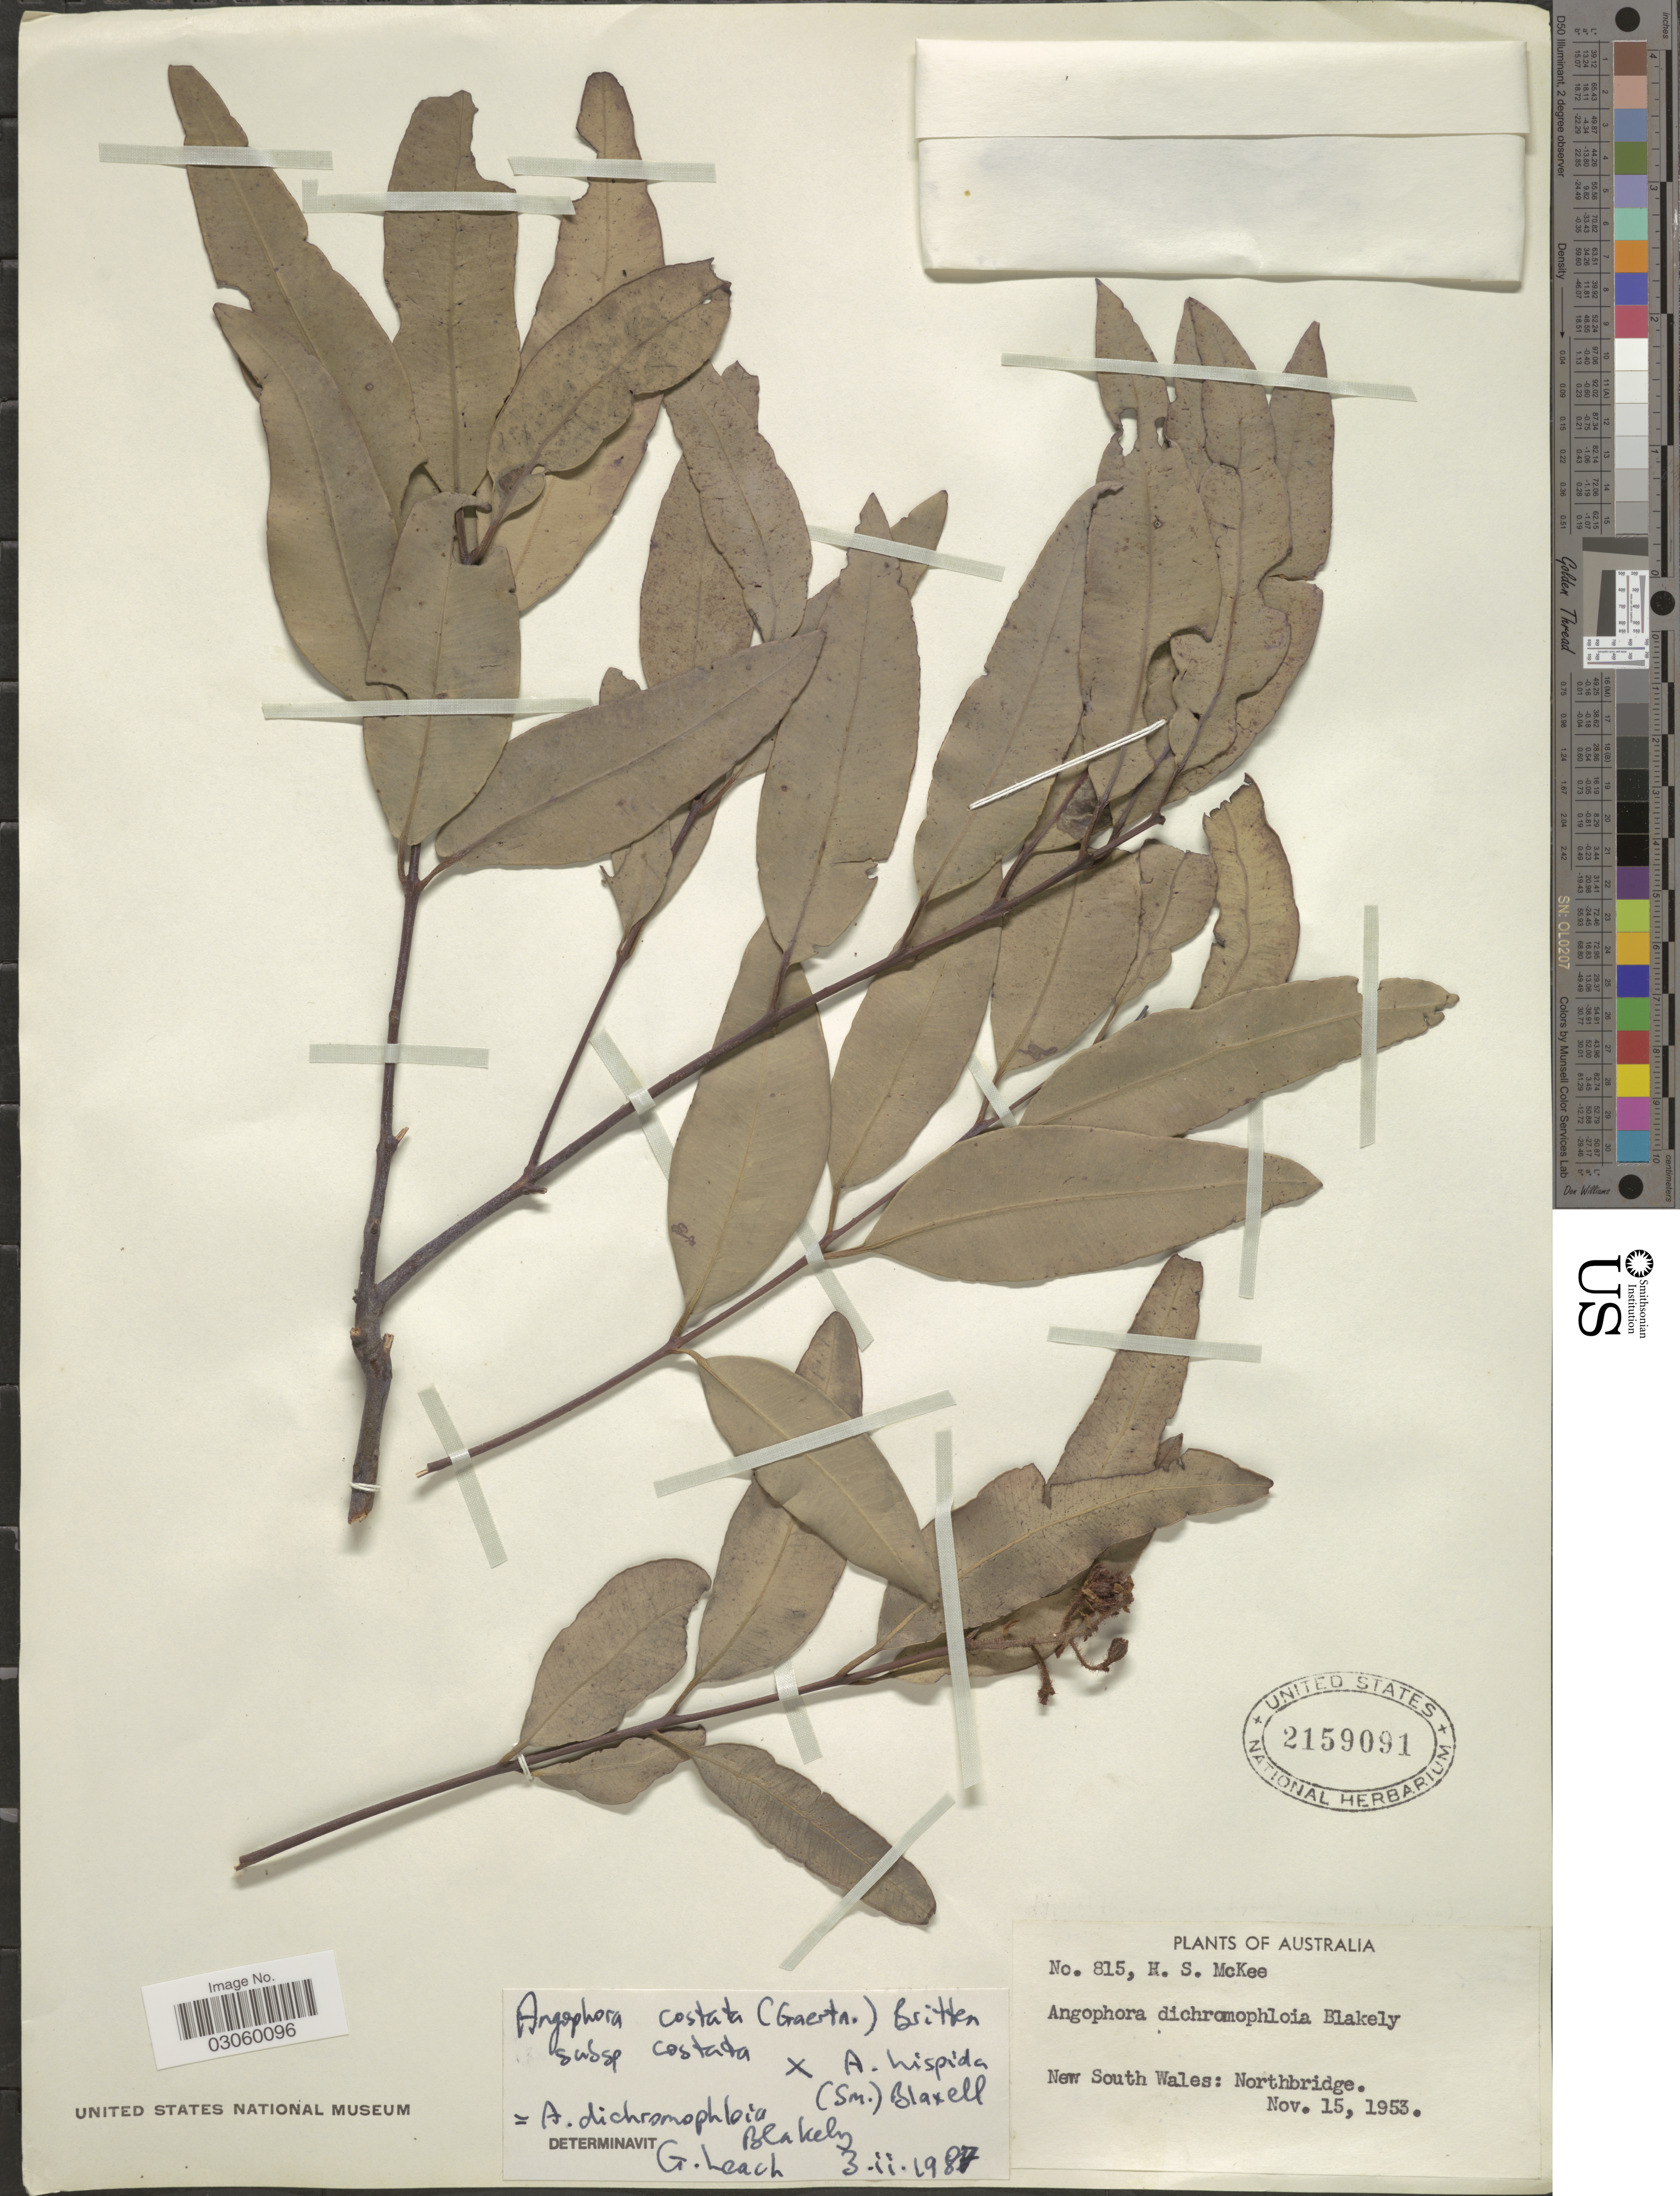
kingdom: Plantae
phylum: Tracheophyta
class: Magnoliopsida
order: Myrtales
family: Myrtaceae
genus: Angophora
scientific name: Angophora x dichromophloia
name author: Blakely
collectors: H. S. McKee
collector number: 815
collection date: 1953-11-15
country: Australia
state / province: New South Wales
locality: Northbridge.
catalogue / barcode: US 2159091